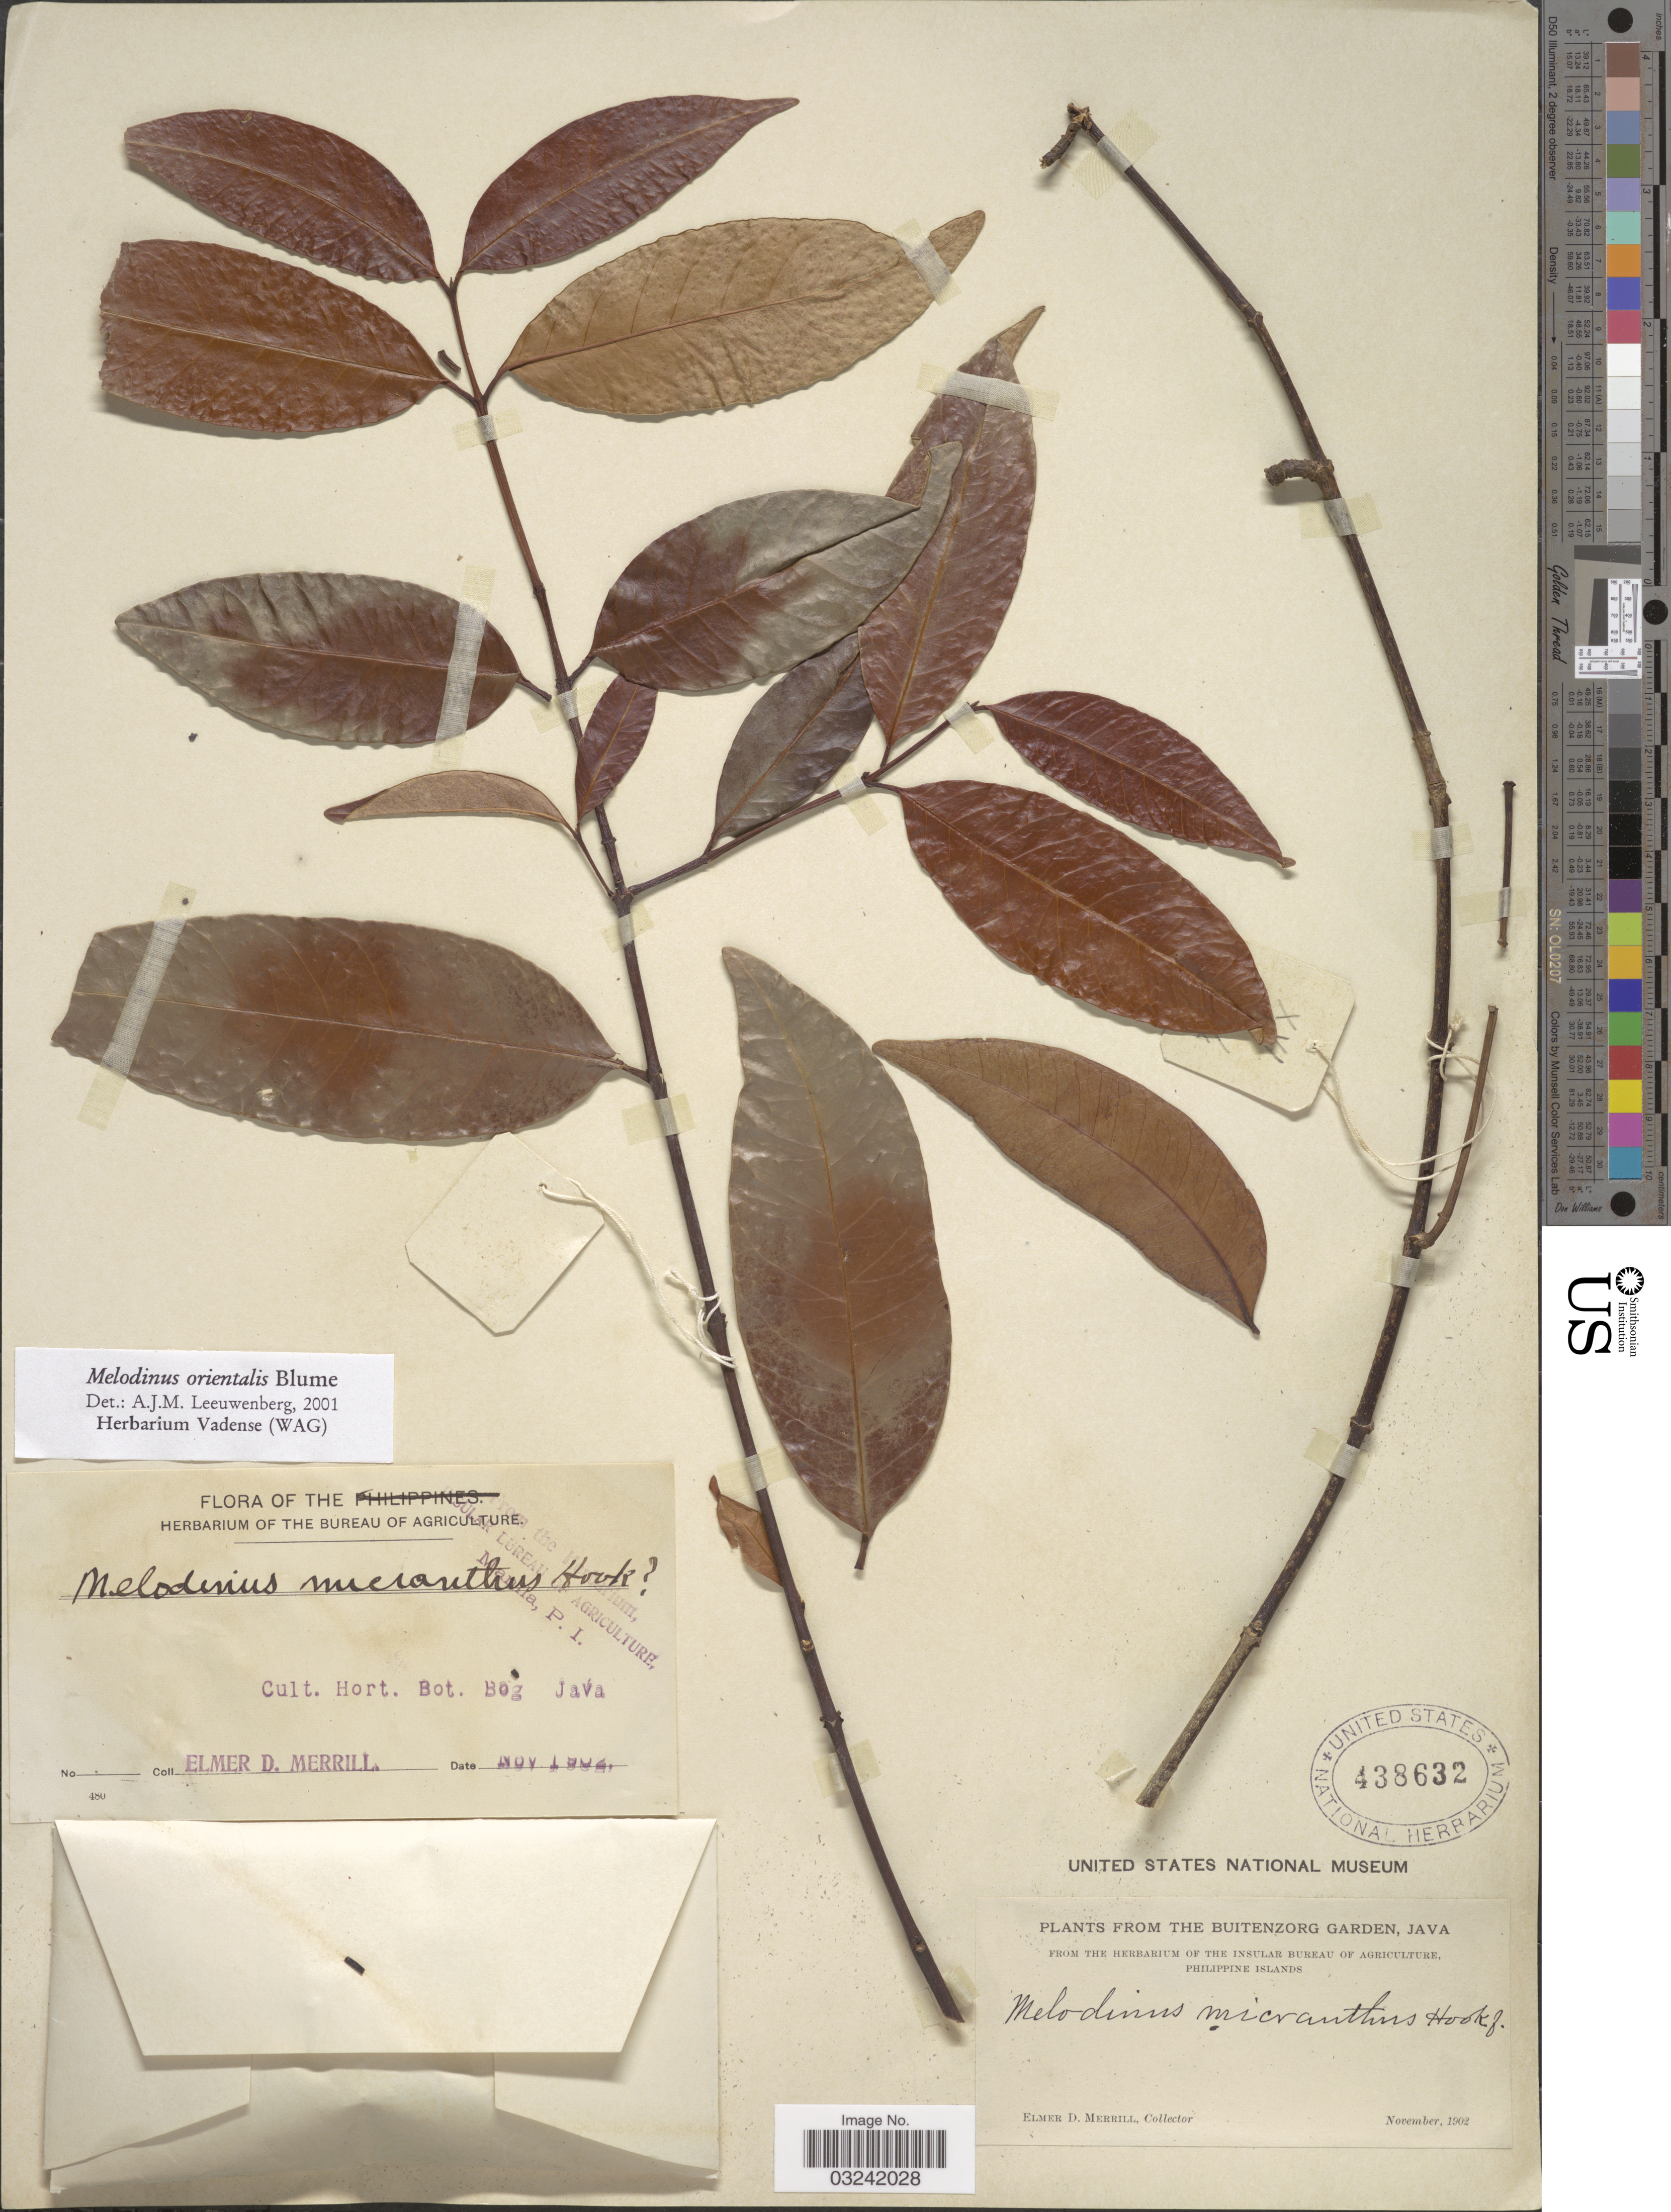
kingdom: Plantae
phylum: Tracheophyta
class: Magnoliopsida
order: Gentianales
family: Apocynaceae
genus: Melodinus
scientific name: Melodinus orientalis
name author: Blume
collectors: E. D. Merrill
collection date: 1902-11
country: Indonesia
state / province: Java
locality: The Buitenzorg Garden, Java, Cult. Hort. Bot. Bog., Java.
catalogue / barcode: US 438632